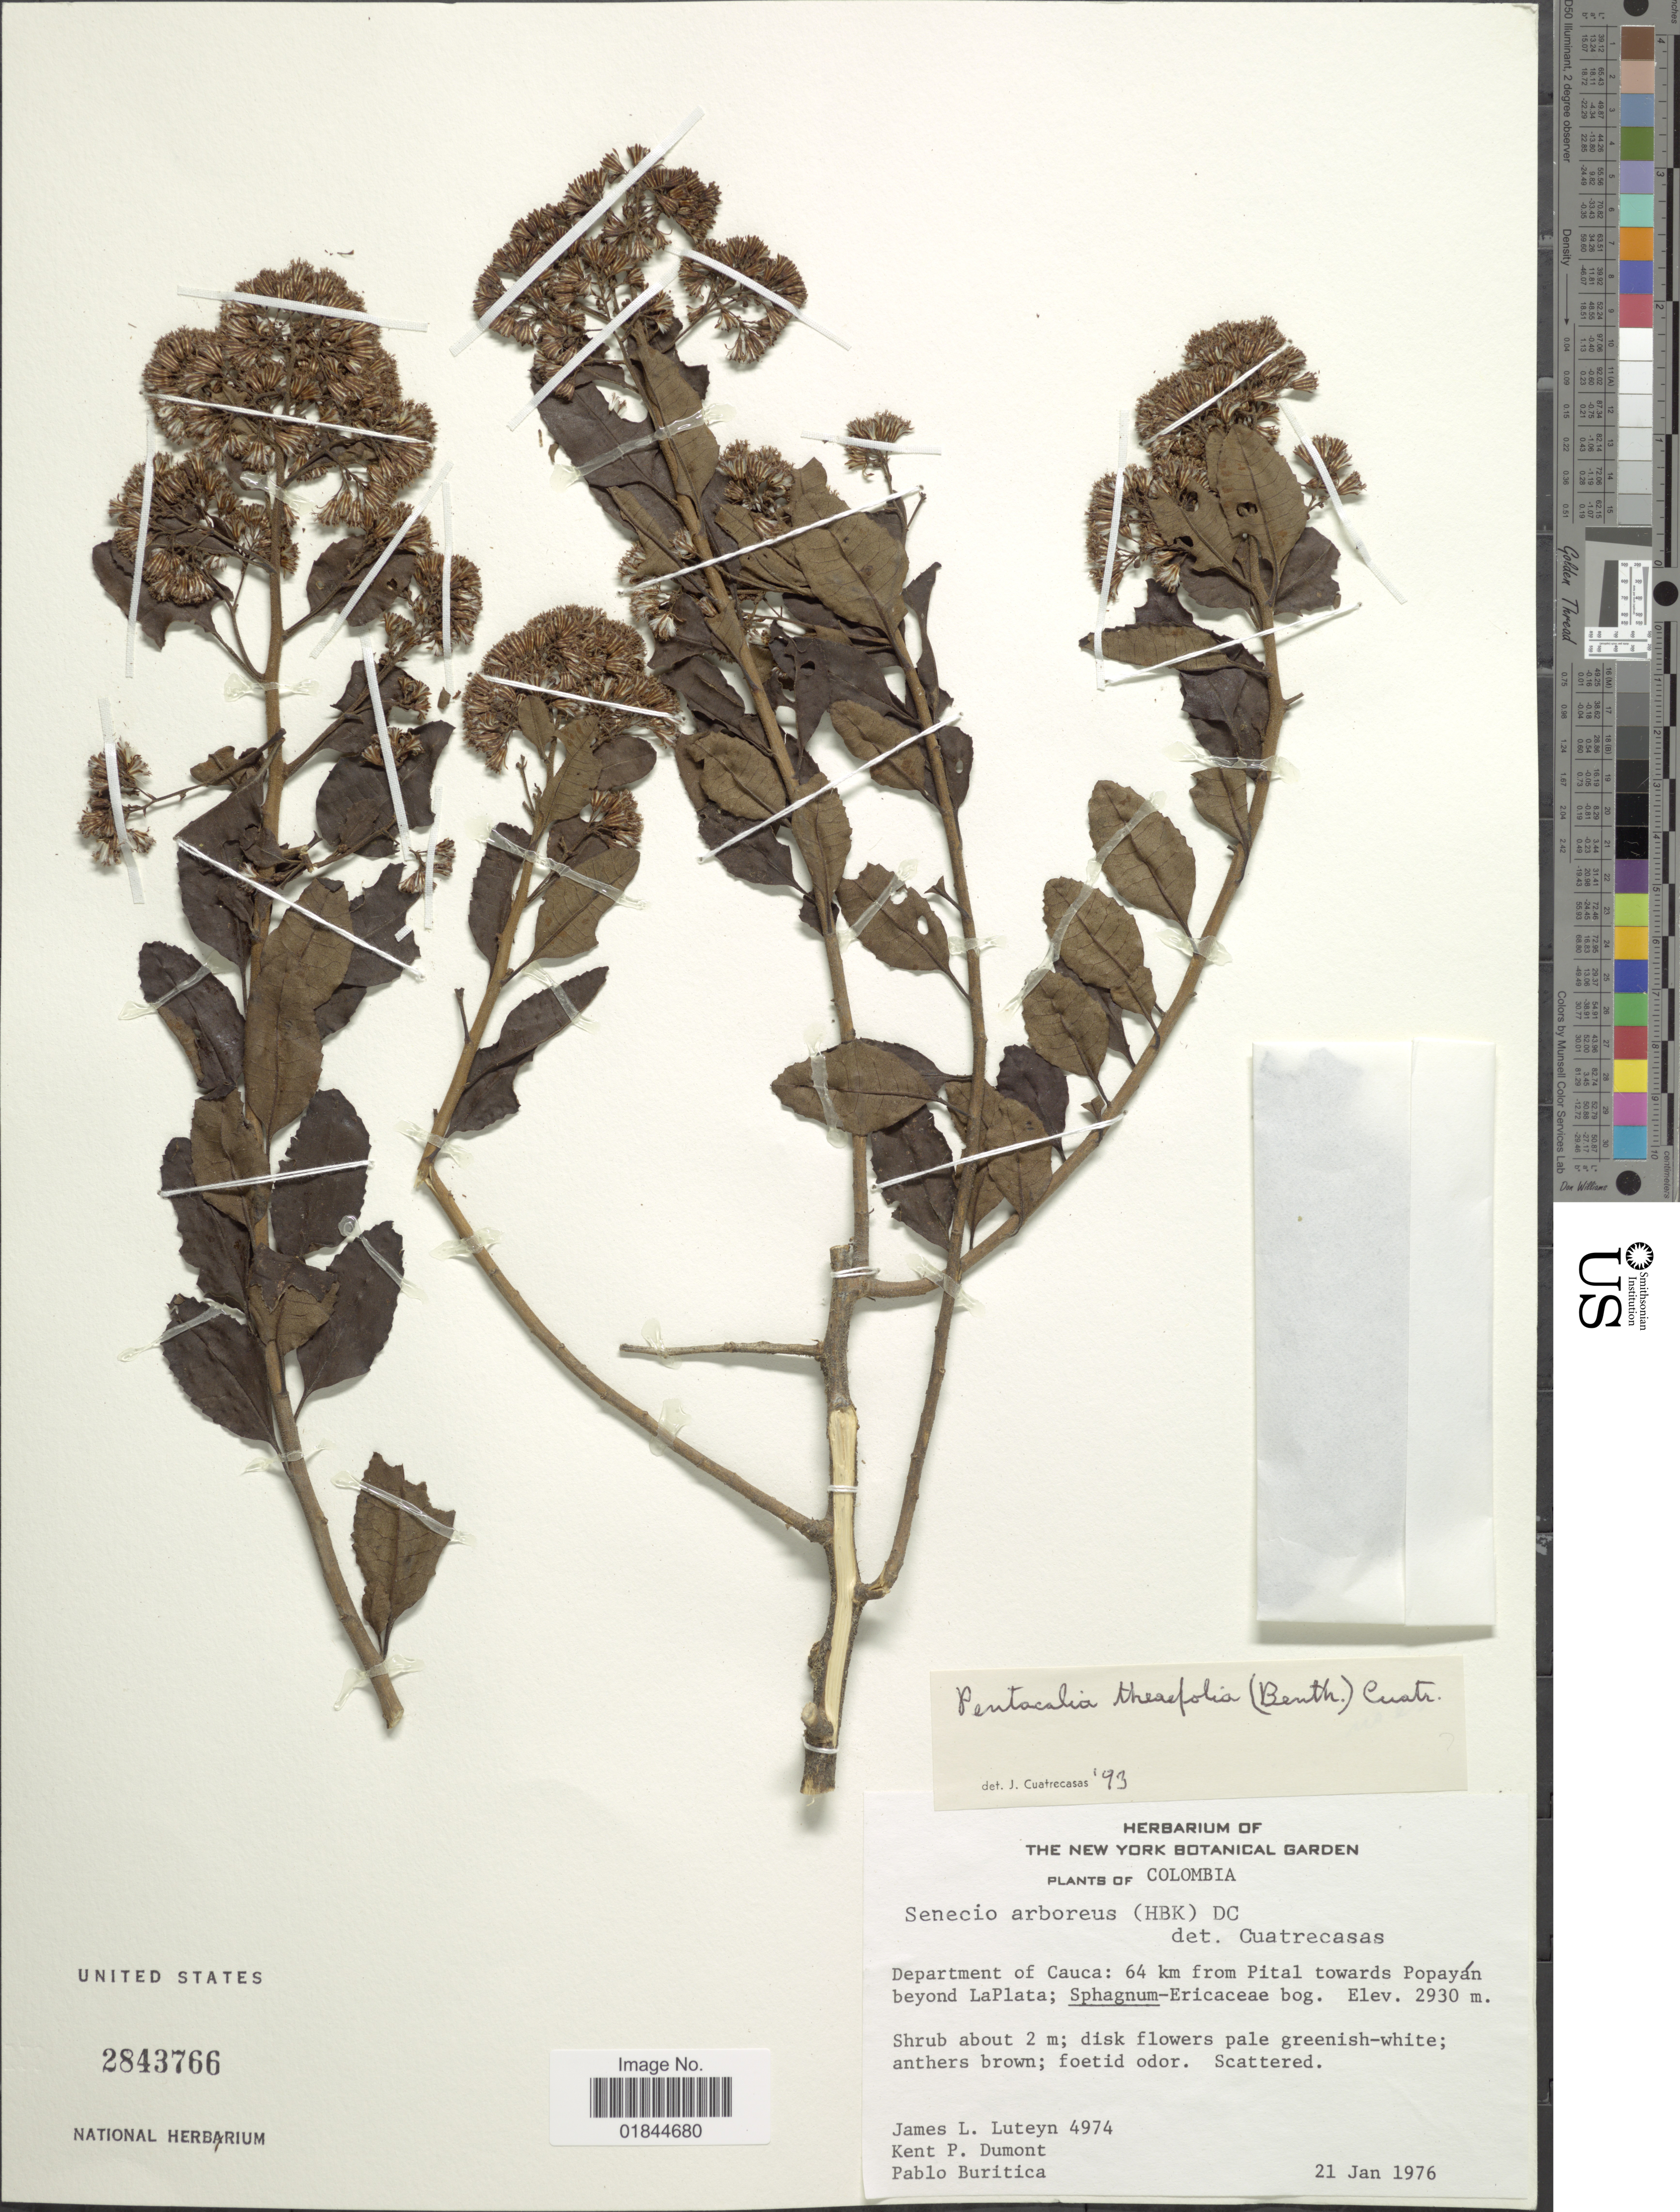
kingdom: Plantae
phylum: Tracheophyta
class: Magnoliopsida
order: Asterales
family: Asteraceae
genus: Pentacalia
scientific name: Pentacalia theifolia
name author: (Benth.) Cuatrec.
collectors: J. L. Luteyn, K. P. Dumont & P. Buritica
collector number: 4974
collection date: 1976-01-21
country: Colombia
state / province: Cauca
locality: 64 km from Pital towards Popayan beyond LaPlata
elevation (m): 2930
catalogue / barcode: US 2843766